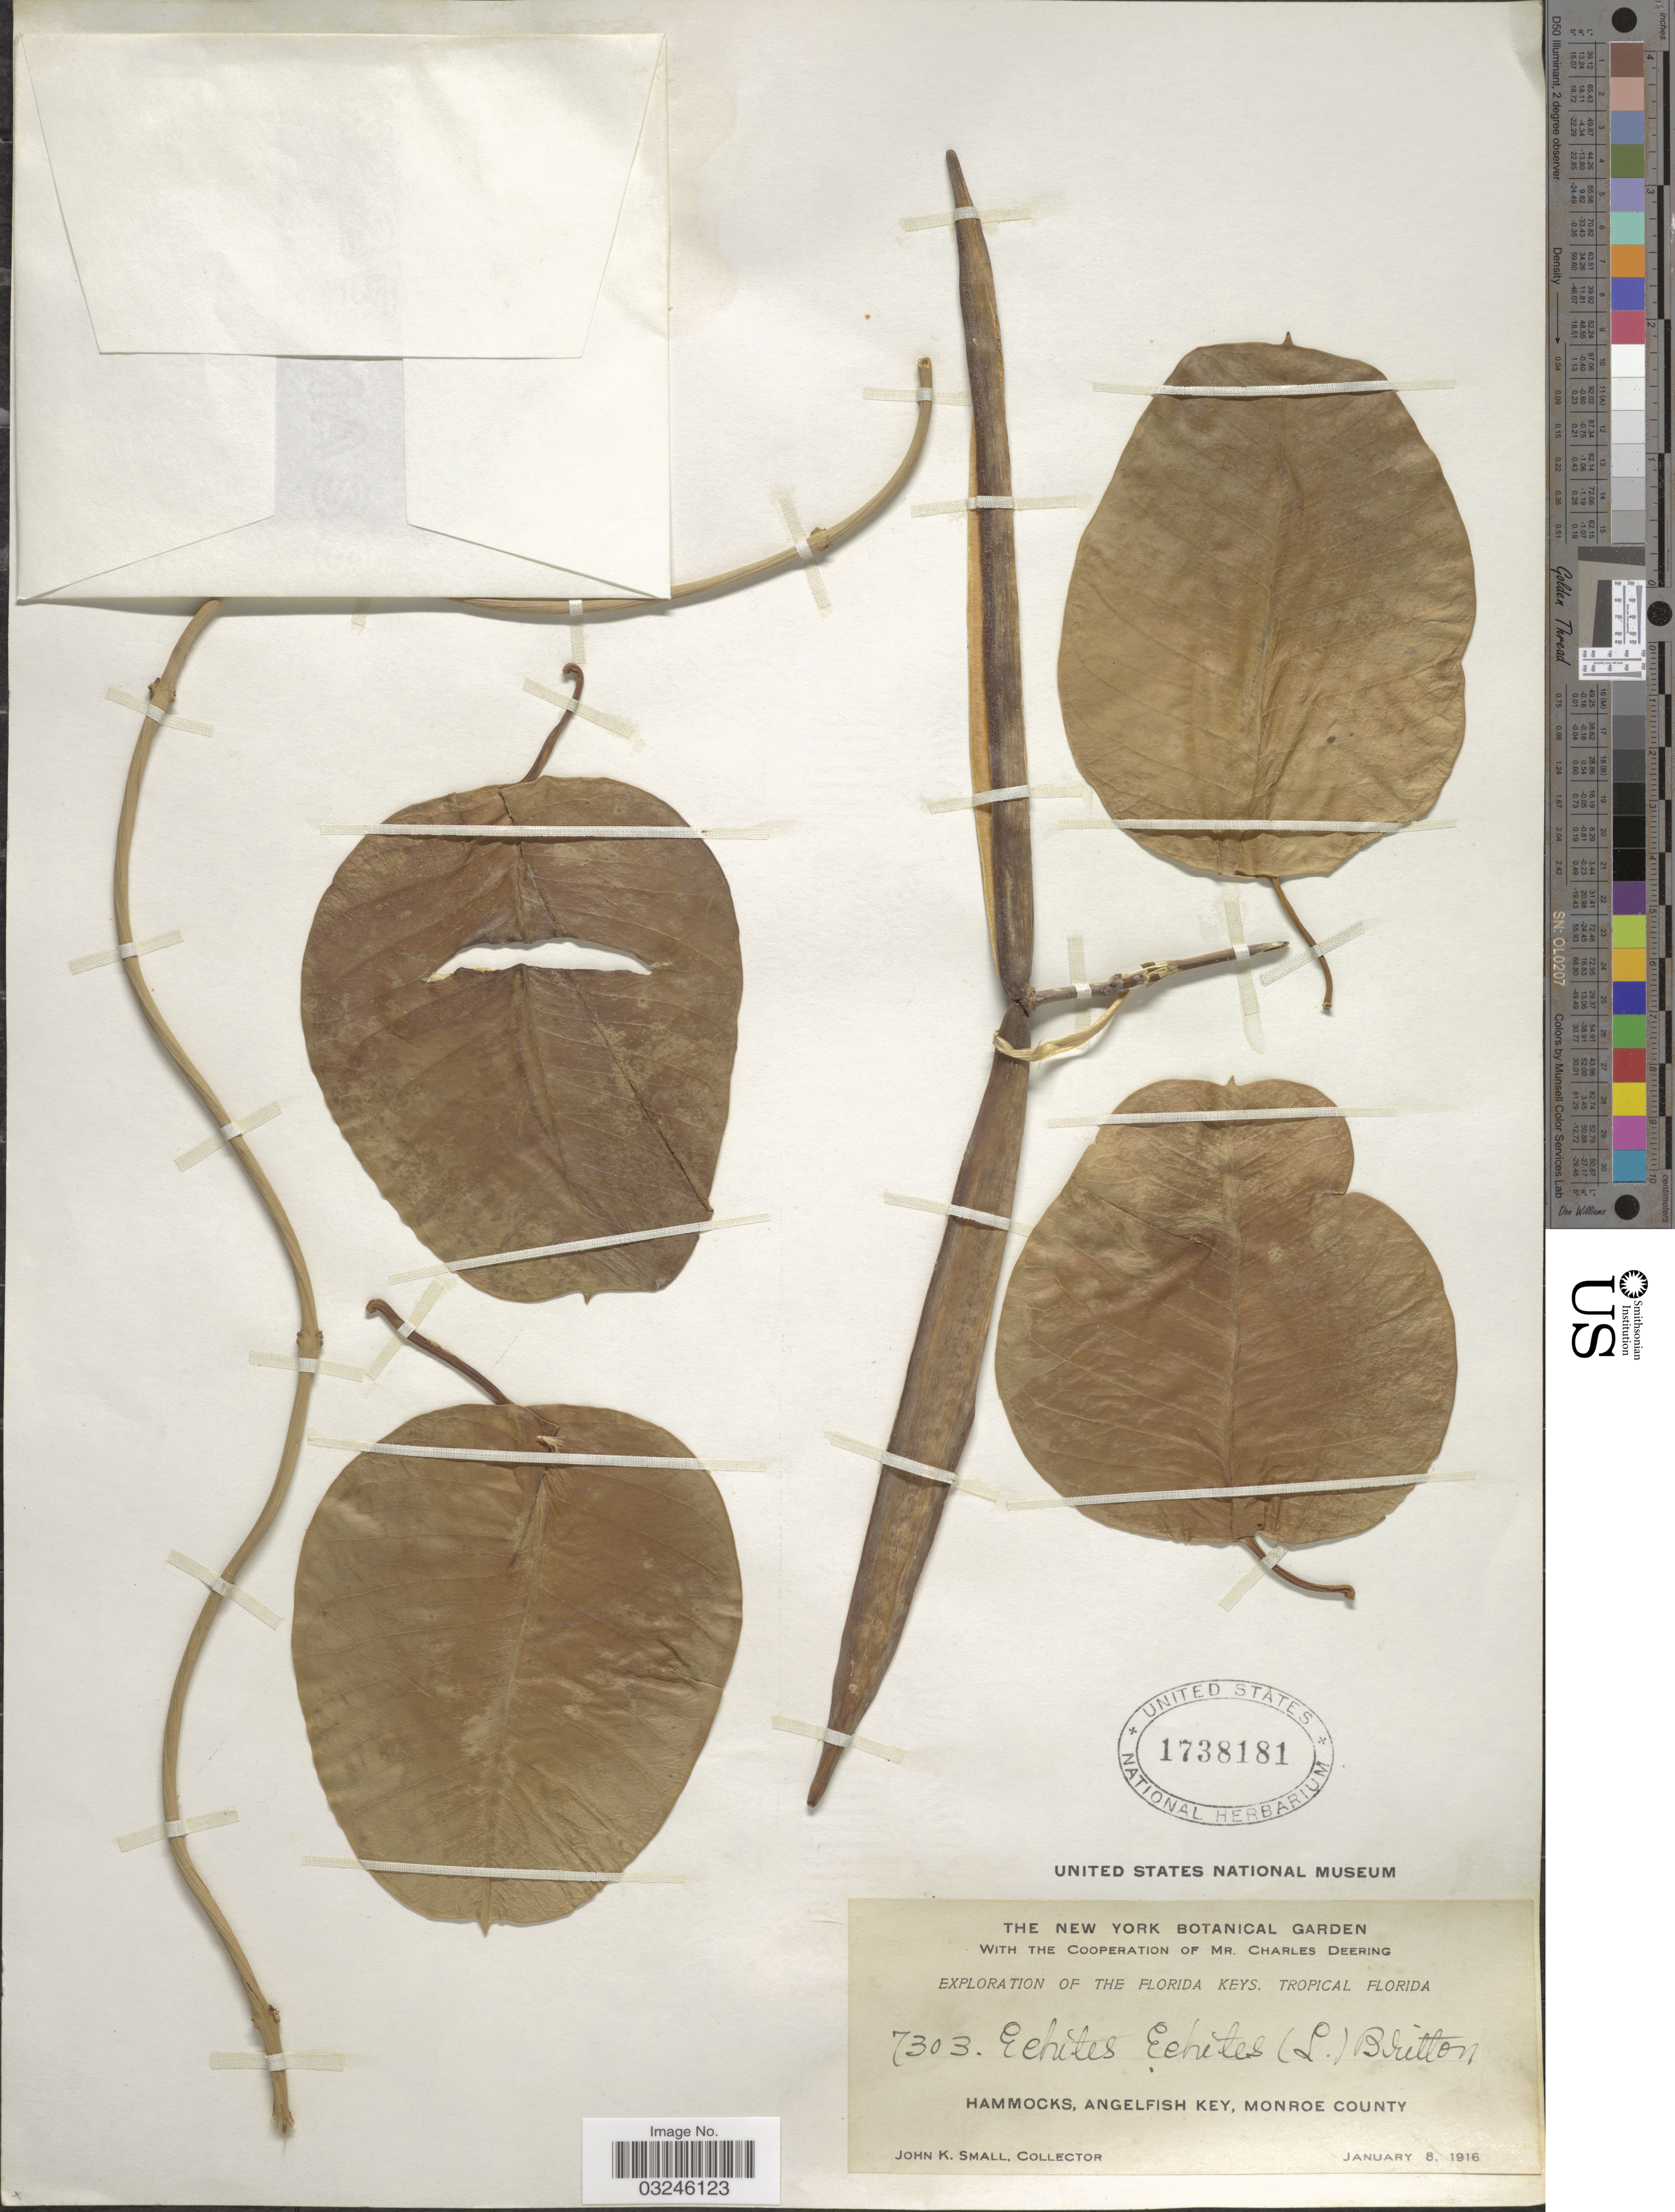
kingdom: Plantae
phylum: Tracheophyta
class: Magnoliopsida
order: Gentianales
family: Apocynaceae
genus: Echites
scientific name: Echites umbellatus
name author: Jacq.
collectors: J. K. Small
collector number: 7303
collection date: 1916-01-08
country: United States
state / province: Florida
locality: Florida Keys. Tropical Florida. Hammocks, Angelfish Key, Monroe County.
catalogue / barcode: US 1738181